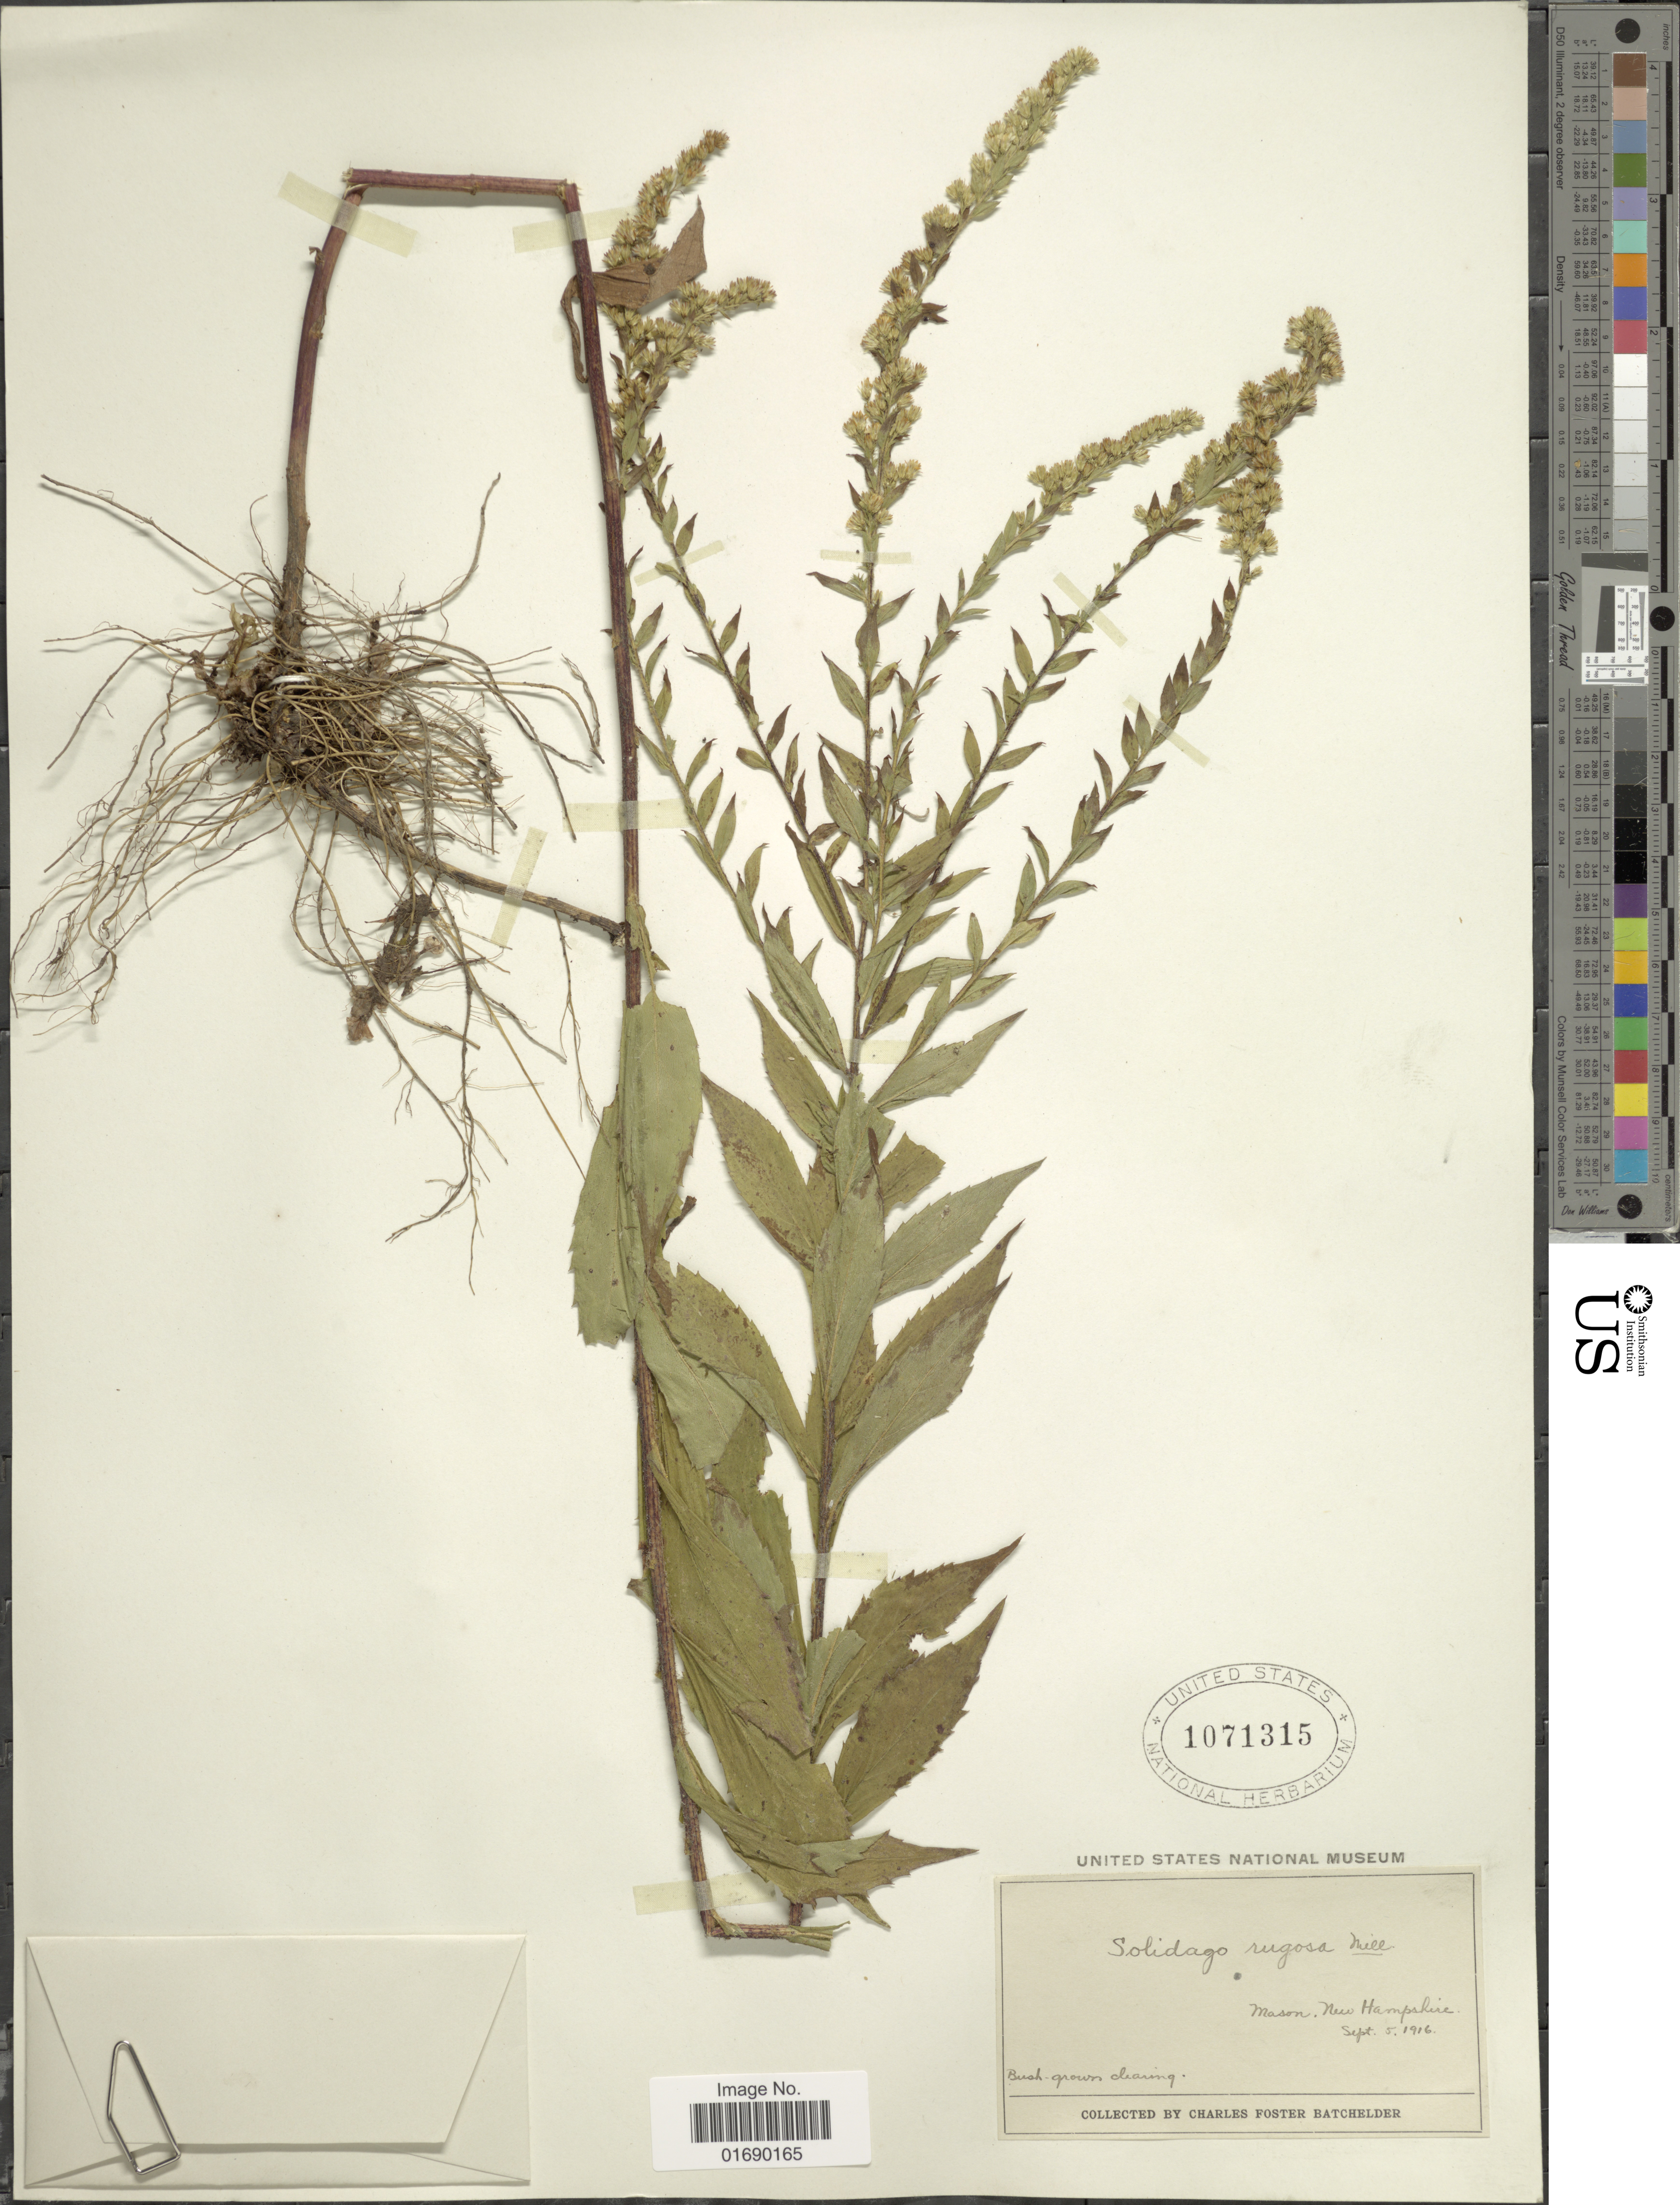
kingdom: Plantae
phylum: Tracheophyta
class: Magnoliopsida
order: Asterales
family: Asteraceae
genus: Solidago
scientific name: Solidago rugosa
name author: Mill.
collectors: C. Batchelder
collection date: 1916-09-05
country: United States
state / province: New Hampshire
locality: Mason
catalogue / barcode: US 1071315